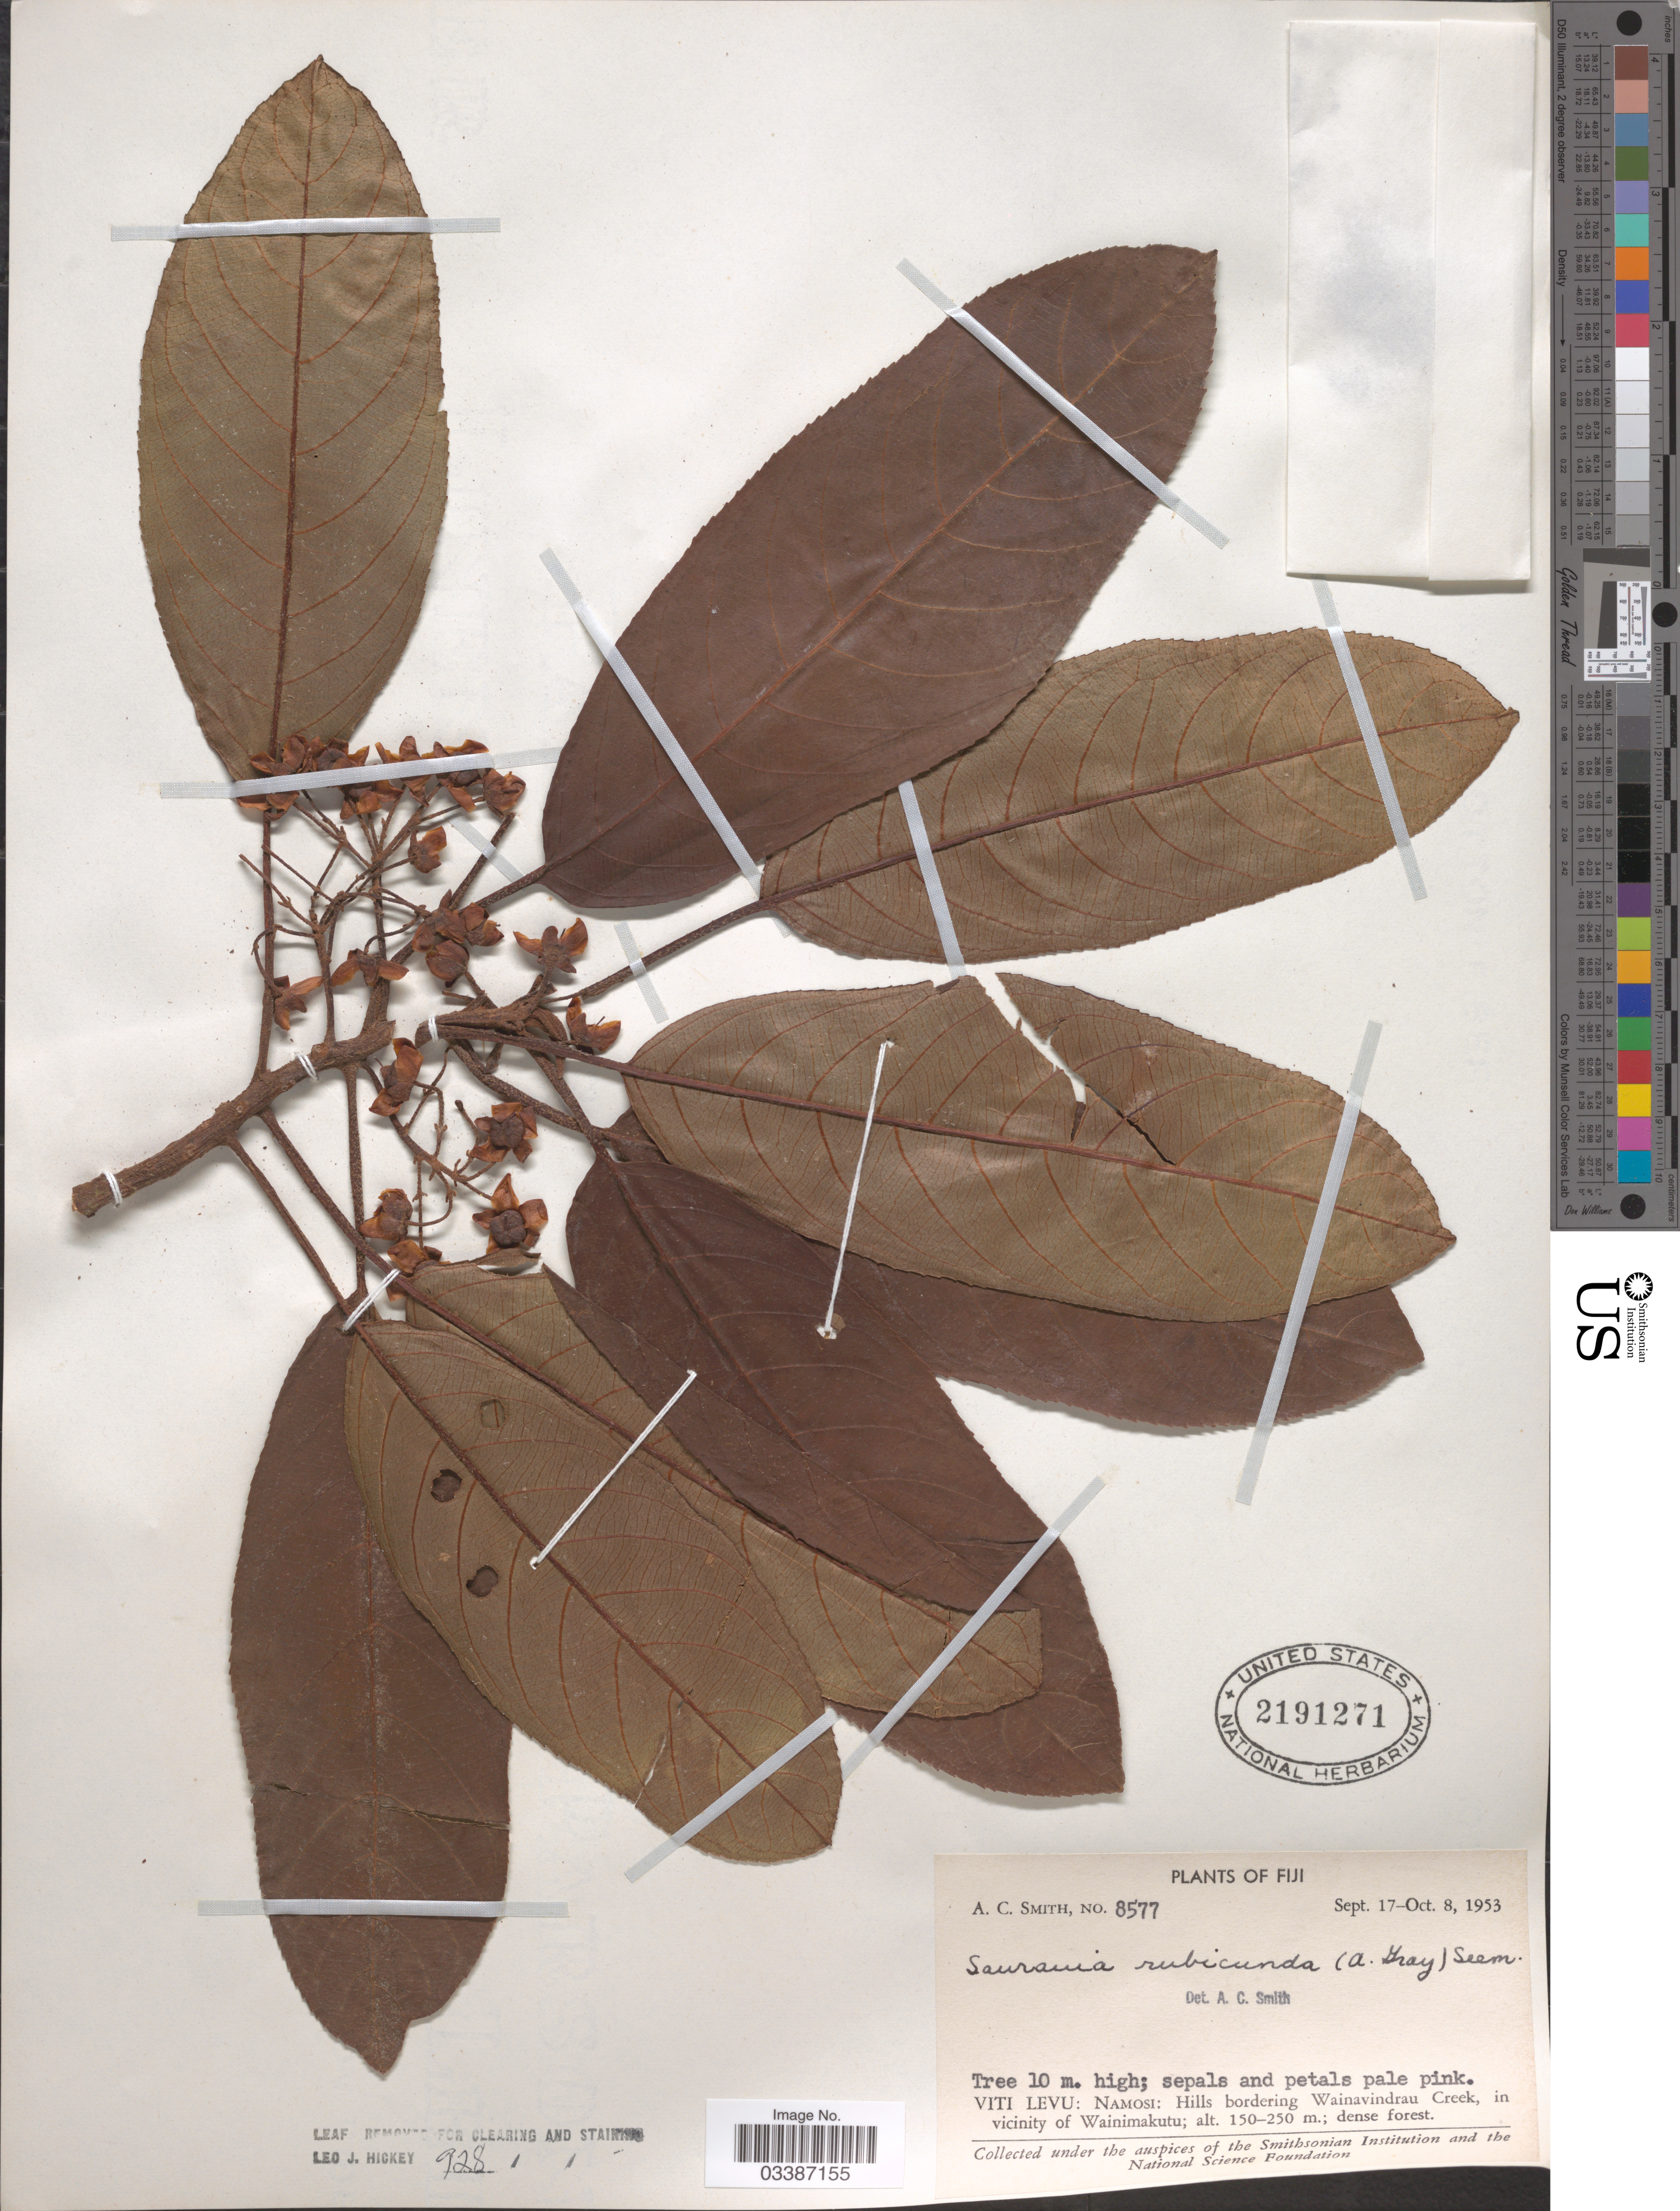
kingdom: Plantae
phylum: Tracheophyta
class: Magnoliopsida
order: Ericales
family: Actinidiaceae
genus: Saurauia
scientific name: Saurauia rubicunda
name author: Seem.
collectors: A. C. Smith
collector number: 8577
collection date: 1953-09-17/1953-10-08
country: Fiji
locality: Viti Levu: Namosi: Hills bordering Wainavindrau Greek, in vicinity of Wainimakutu.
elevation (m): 150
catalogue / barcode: US 2191271